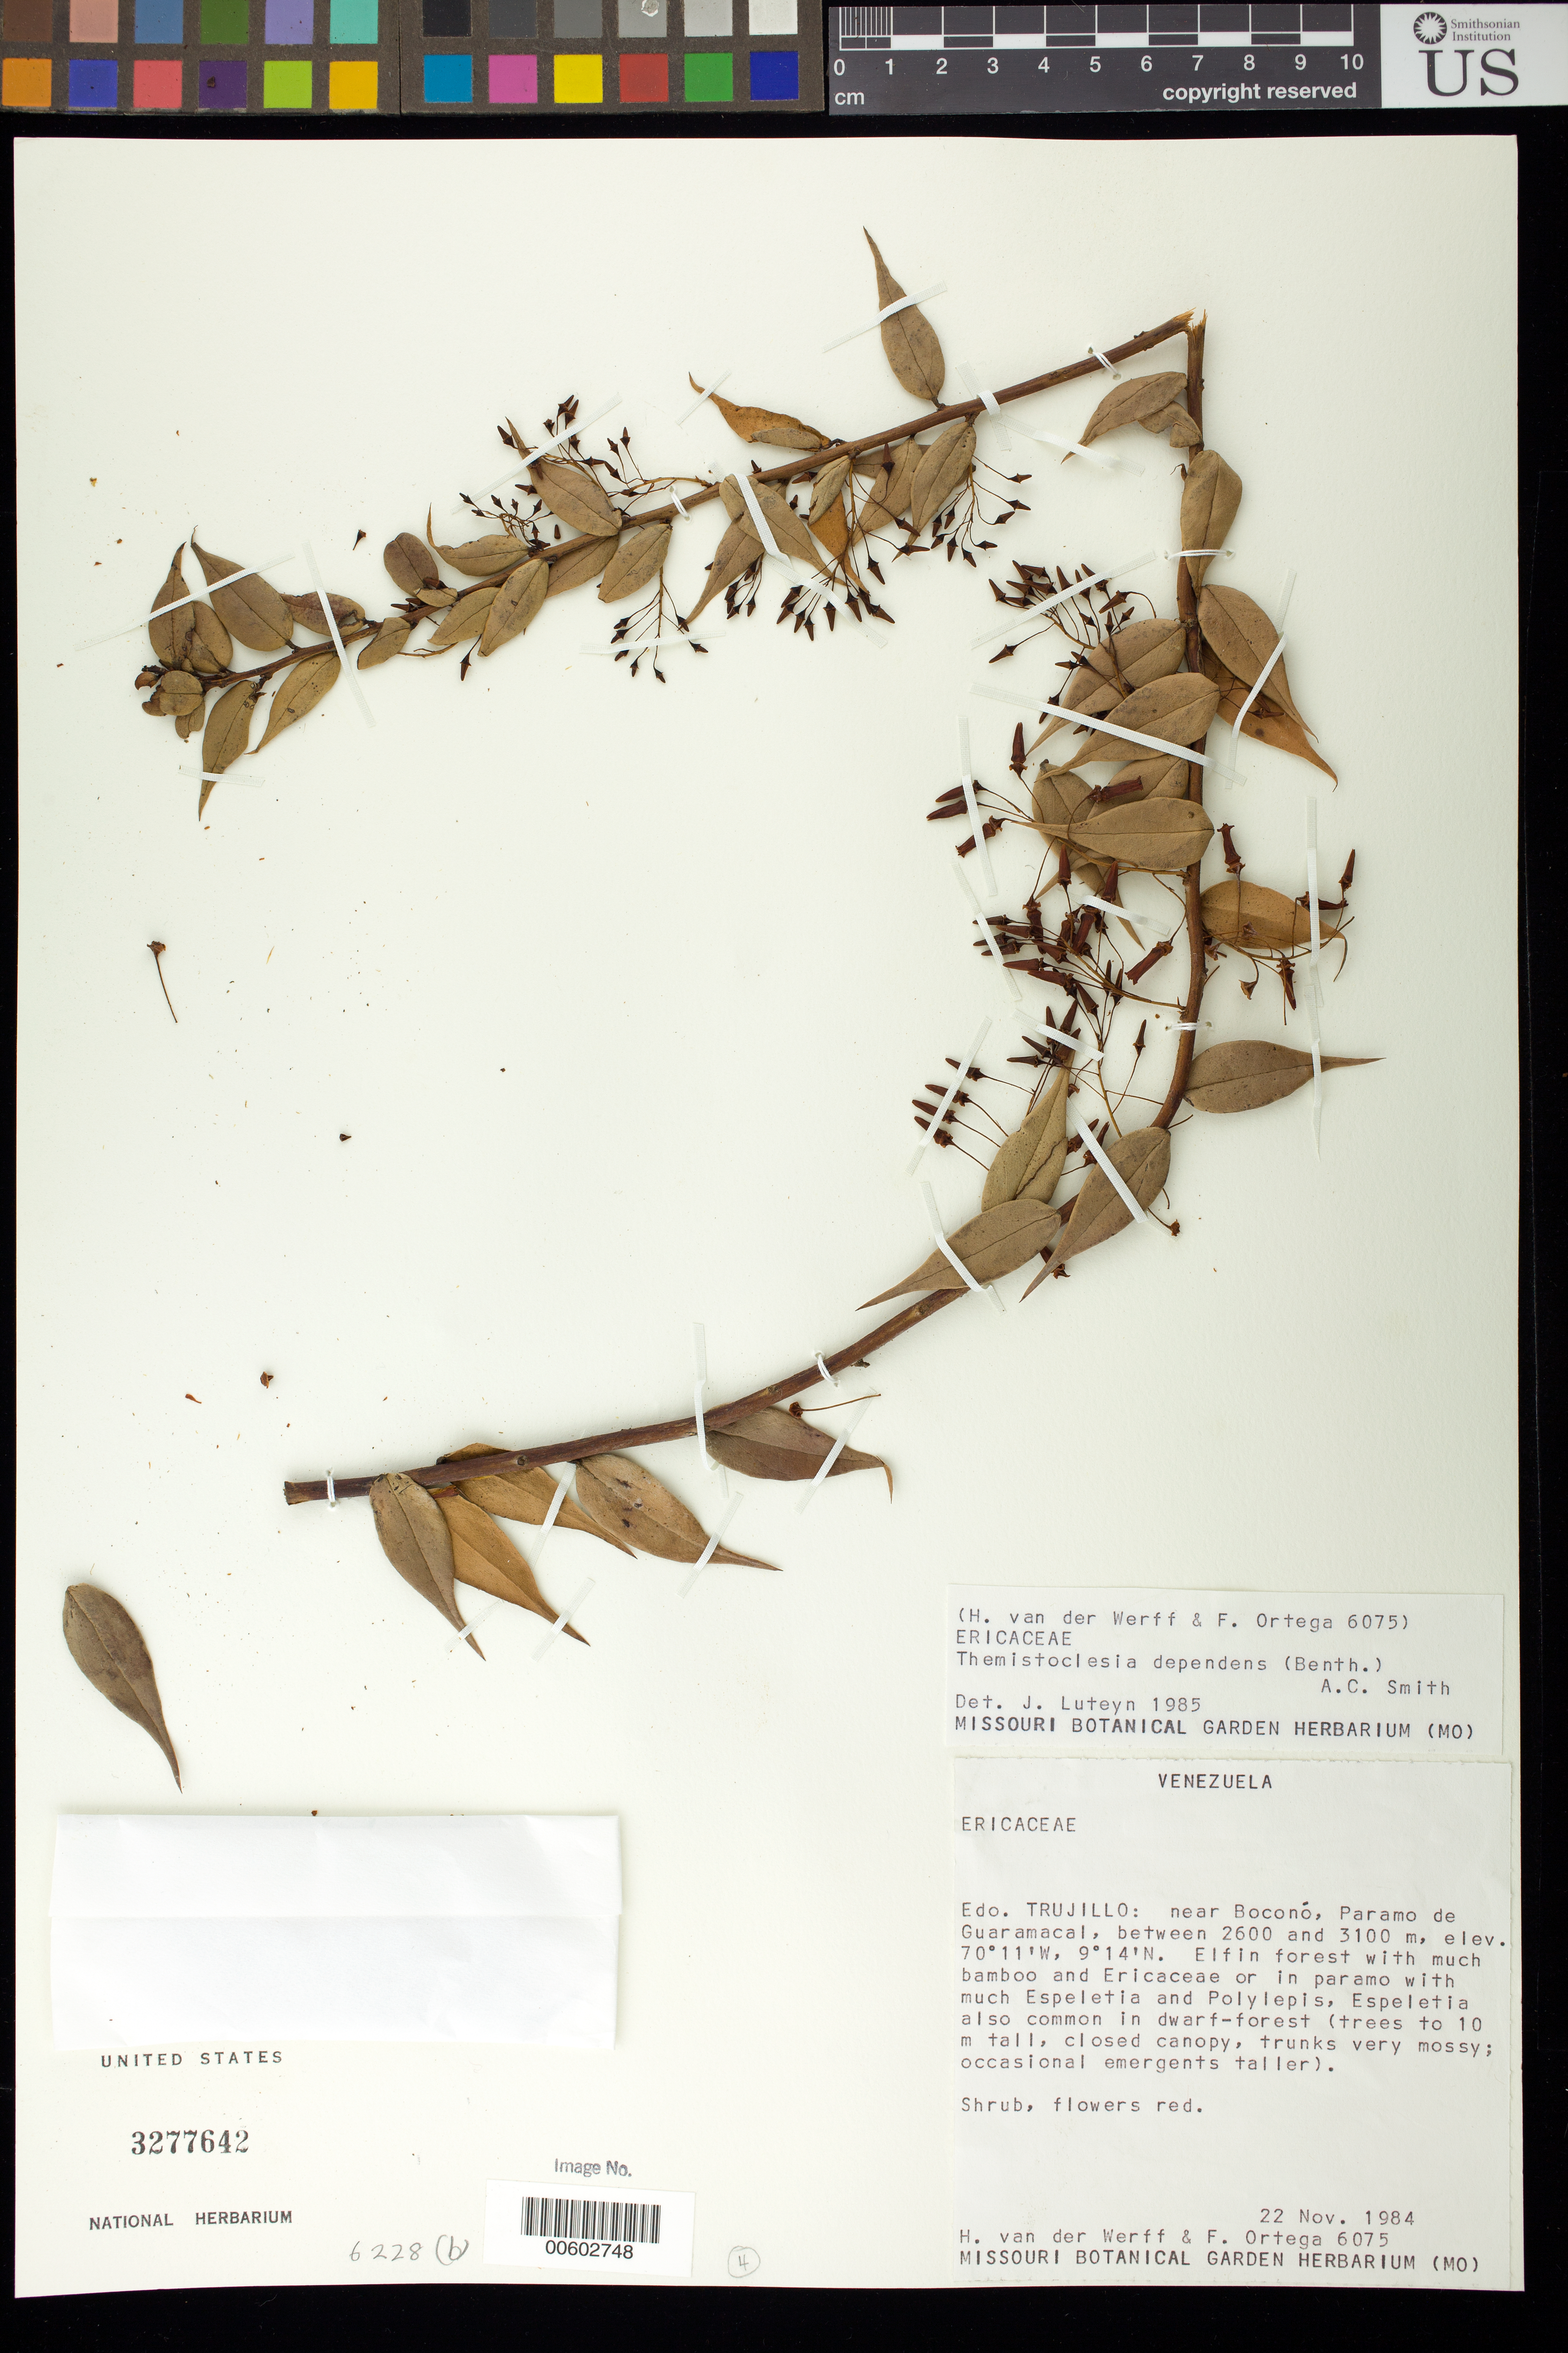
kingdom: Plantae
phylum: Tracheophyta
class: Magnoliopsida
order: Ericales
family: Ericaceae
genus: Themistoclesia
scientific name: Themistoclesia dependens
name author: (Benth.) A.C. Sm.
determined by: Luteyn, J. L.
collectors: H. van der Werff & F. J. Ortega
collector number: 6075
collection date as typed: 22 Nov 1984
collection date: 1984-11-22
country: Venezuela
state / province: Trujillo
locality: Paramo de Guaramacal, near Boconó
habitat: Elfin forest with much bamboo and Ericaceae or in páramo with much Espeletia and Polylepis, Espeletia also common in dwarfETC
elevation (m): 2600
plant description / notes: MO, PORT, US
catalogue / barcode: US 3277642